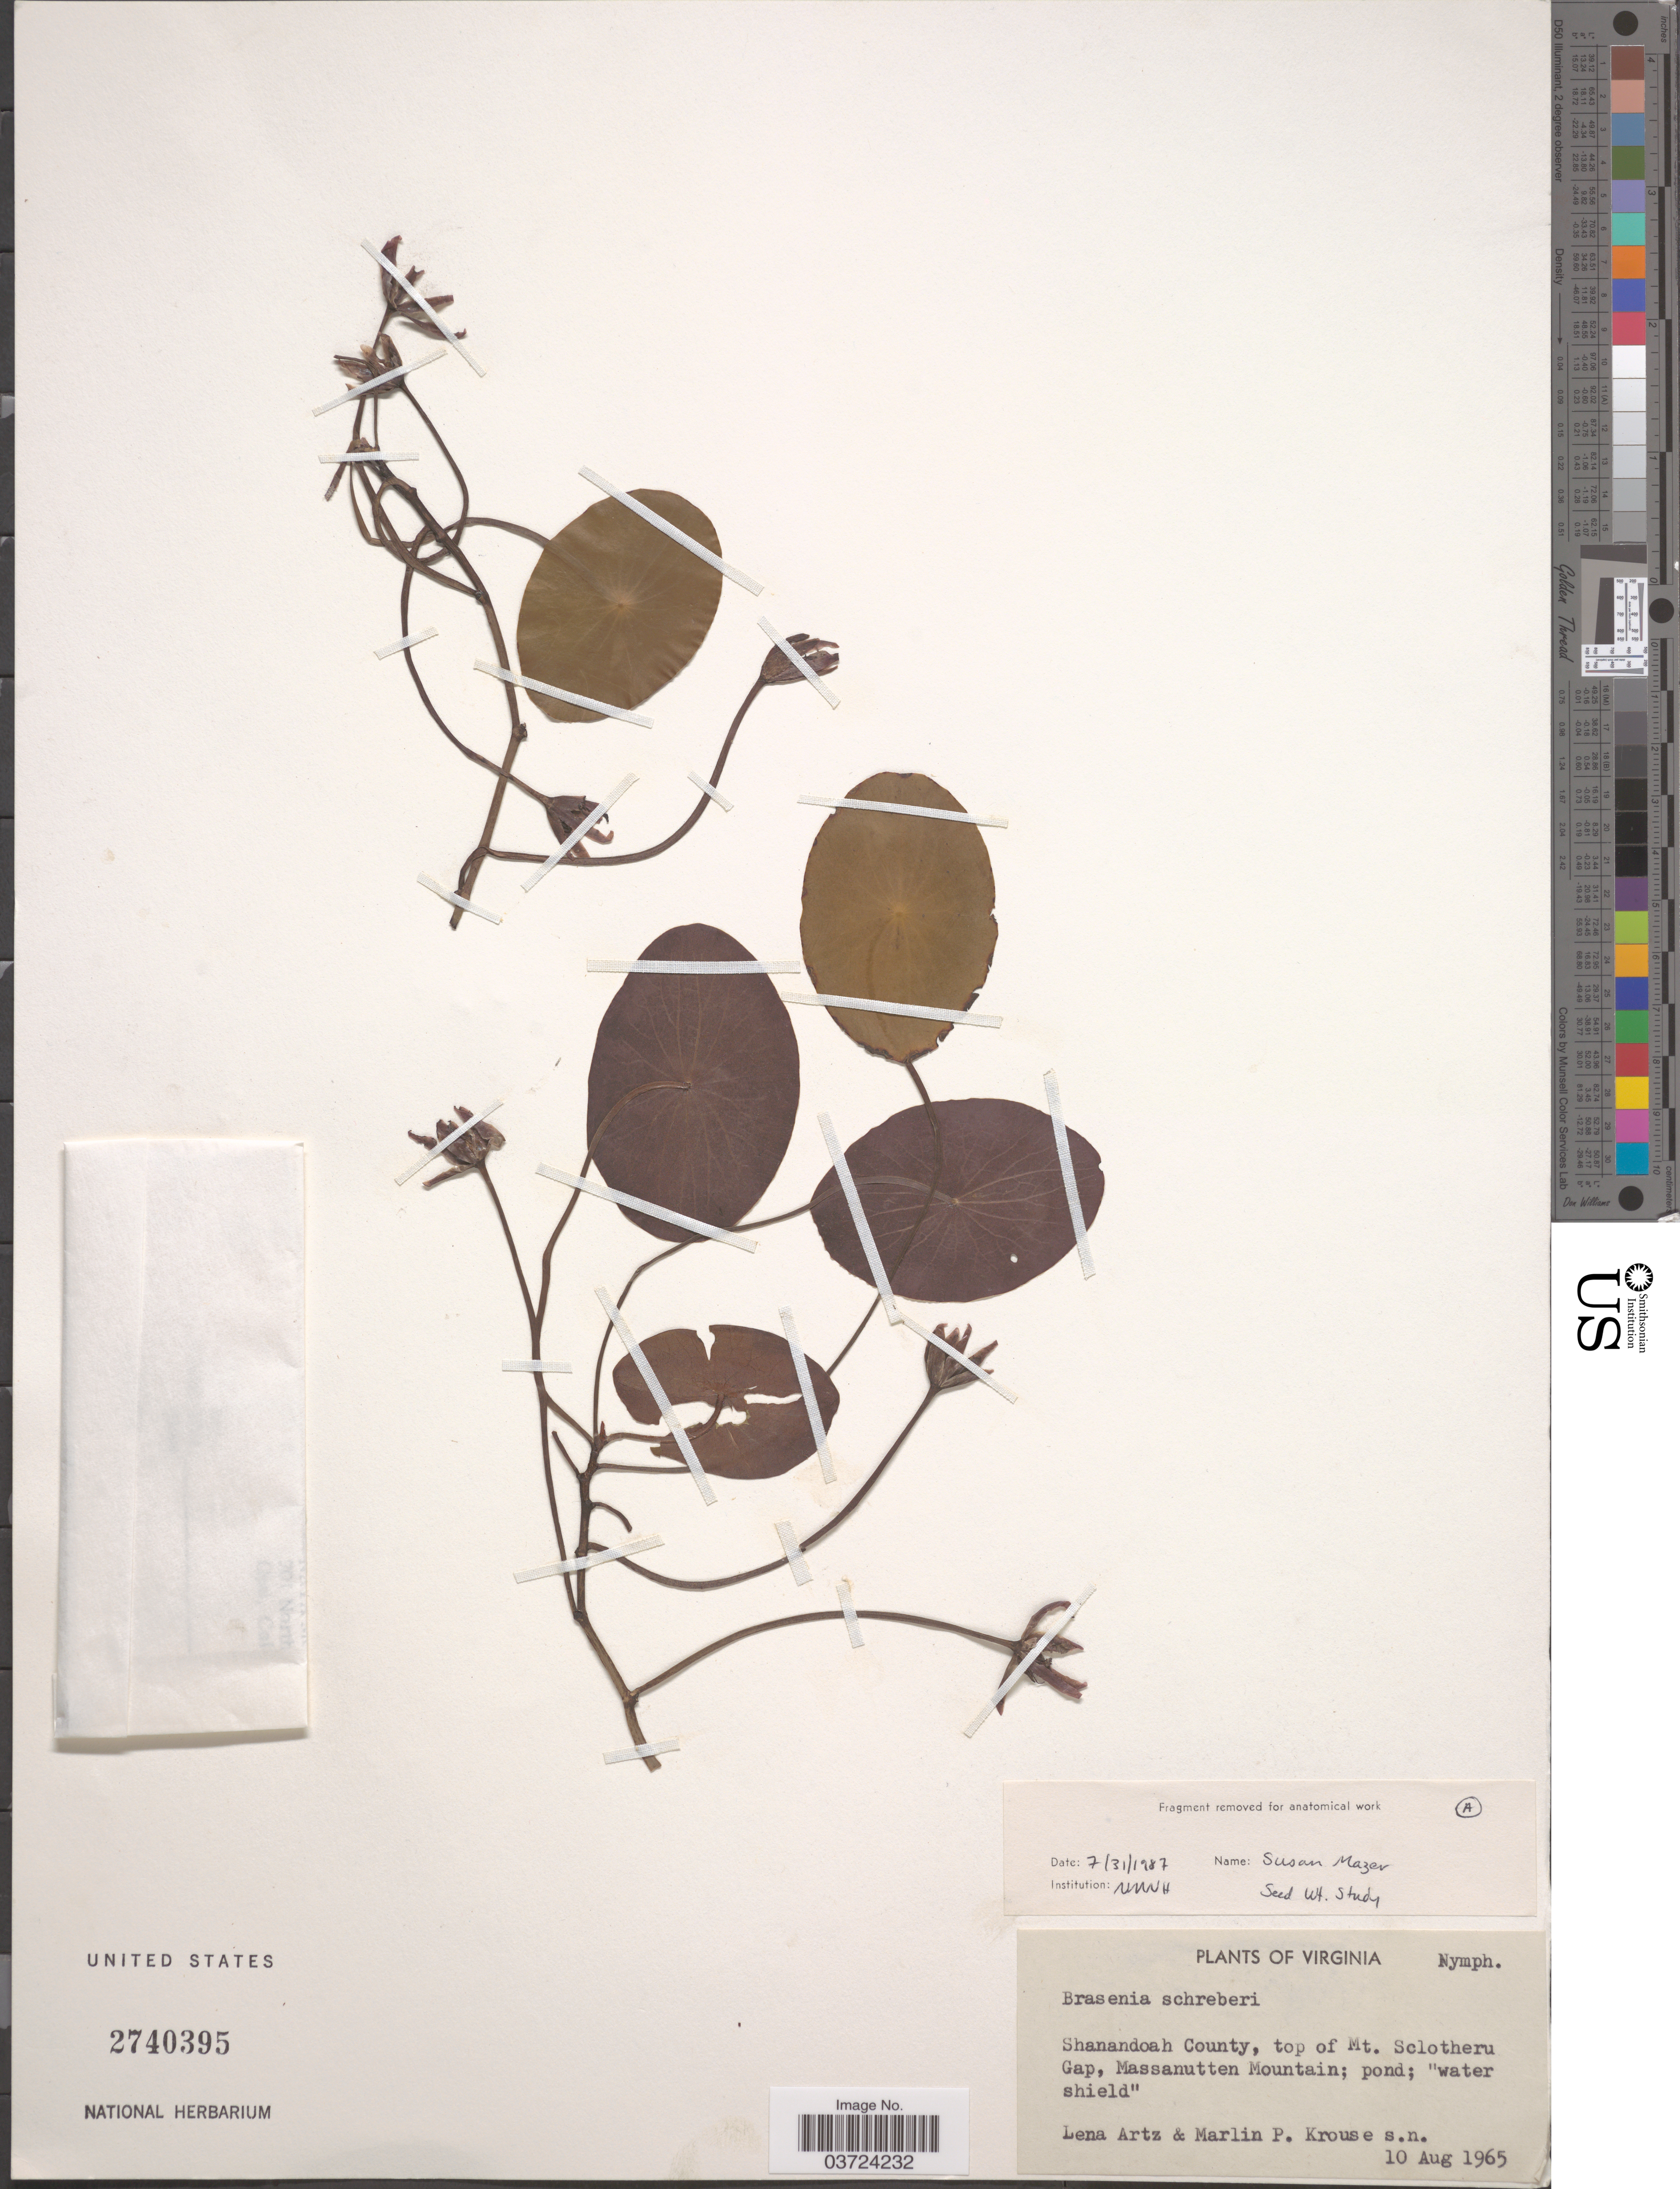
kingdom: Plantae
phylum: Tracheophyta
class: Magnoliopsida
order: Nymphaeales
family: Cabombaceae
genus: Brasenia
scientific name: Brasenia schreberi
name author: J.F. Gmel.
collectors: L. Artz & M. Krouse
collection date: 1965-08-10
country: United States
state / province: Virginia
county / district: Shenandoah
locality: Shenandoah County, top of Mt. Sclotheru [Scothorn?] Gap, Massanutten Mountain.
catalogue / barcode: US 2740395